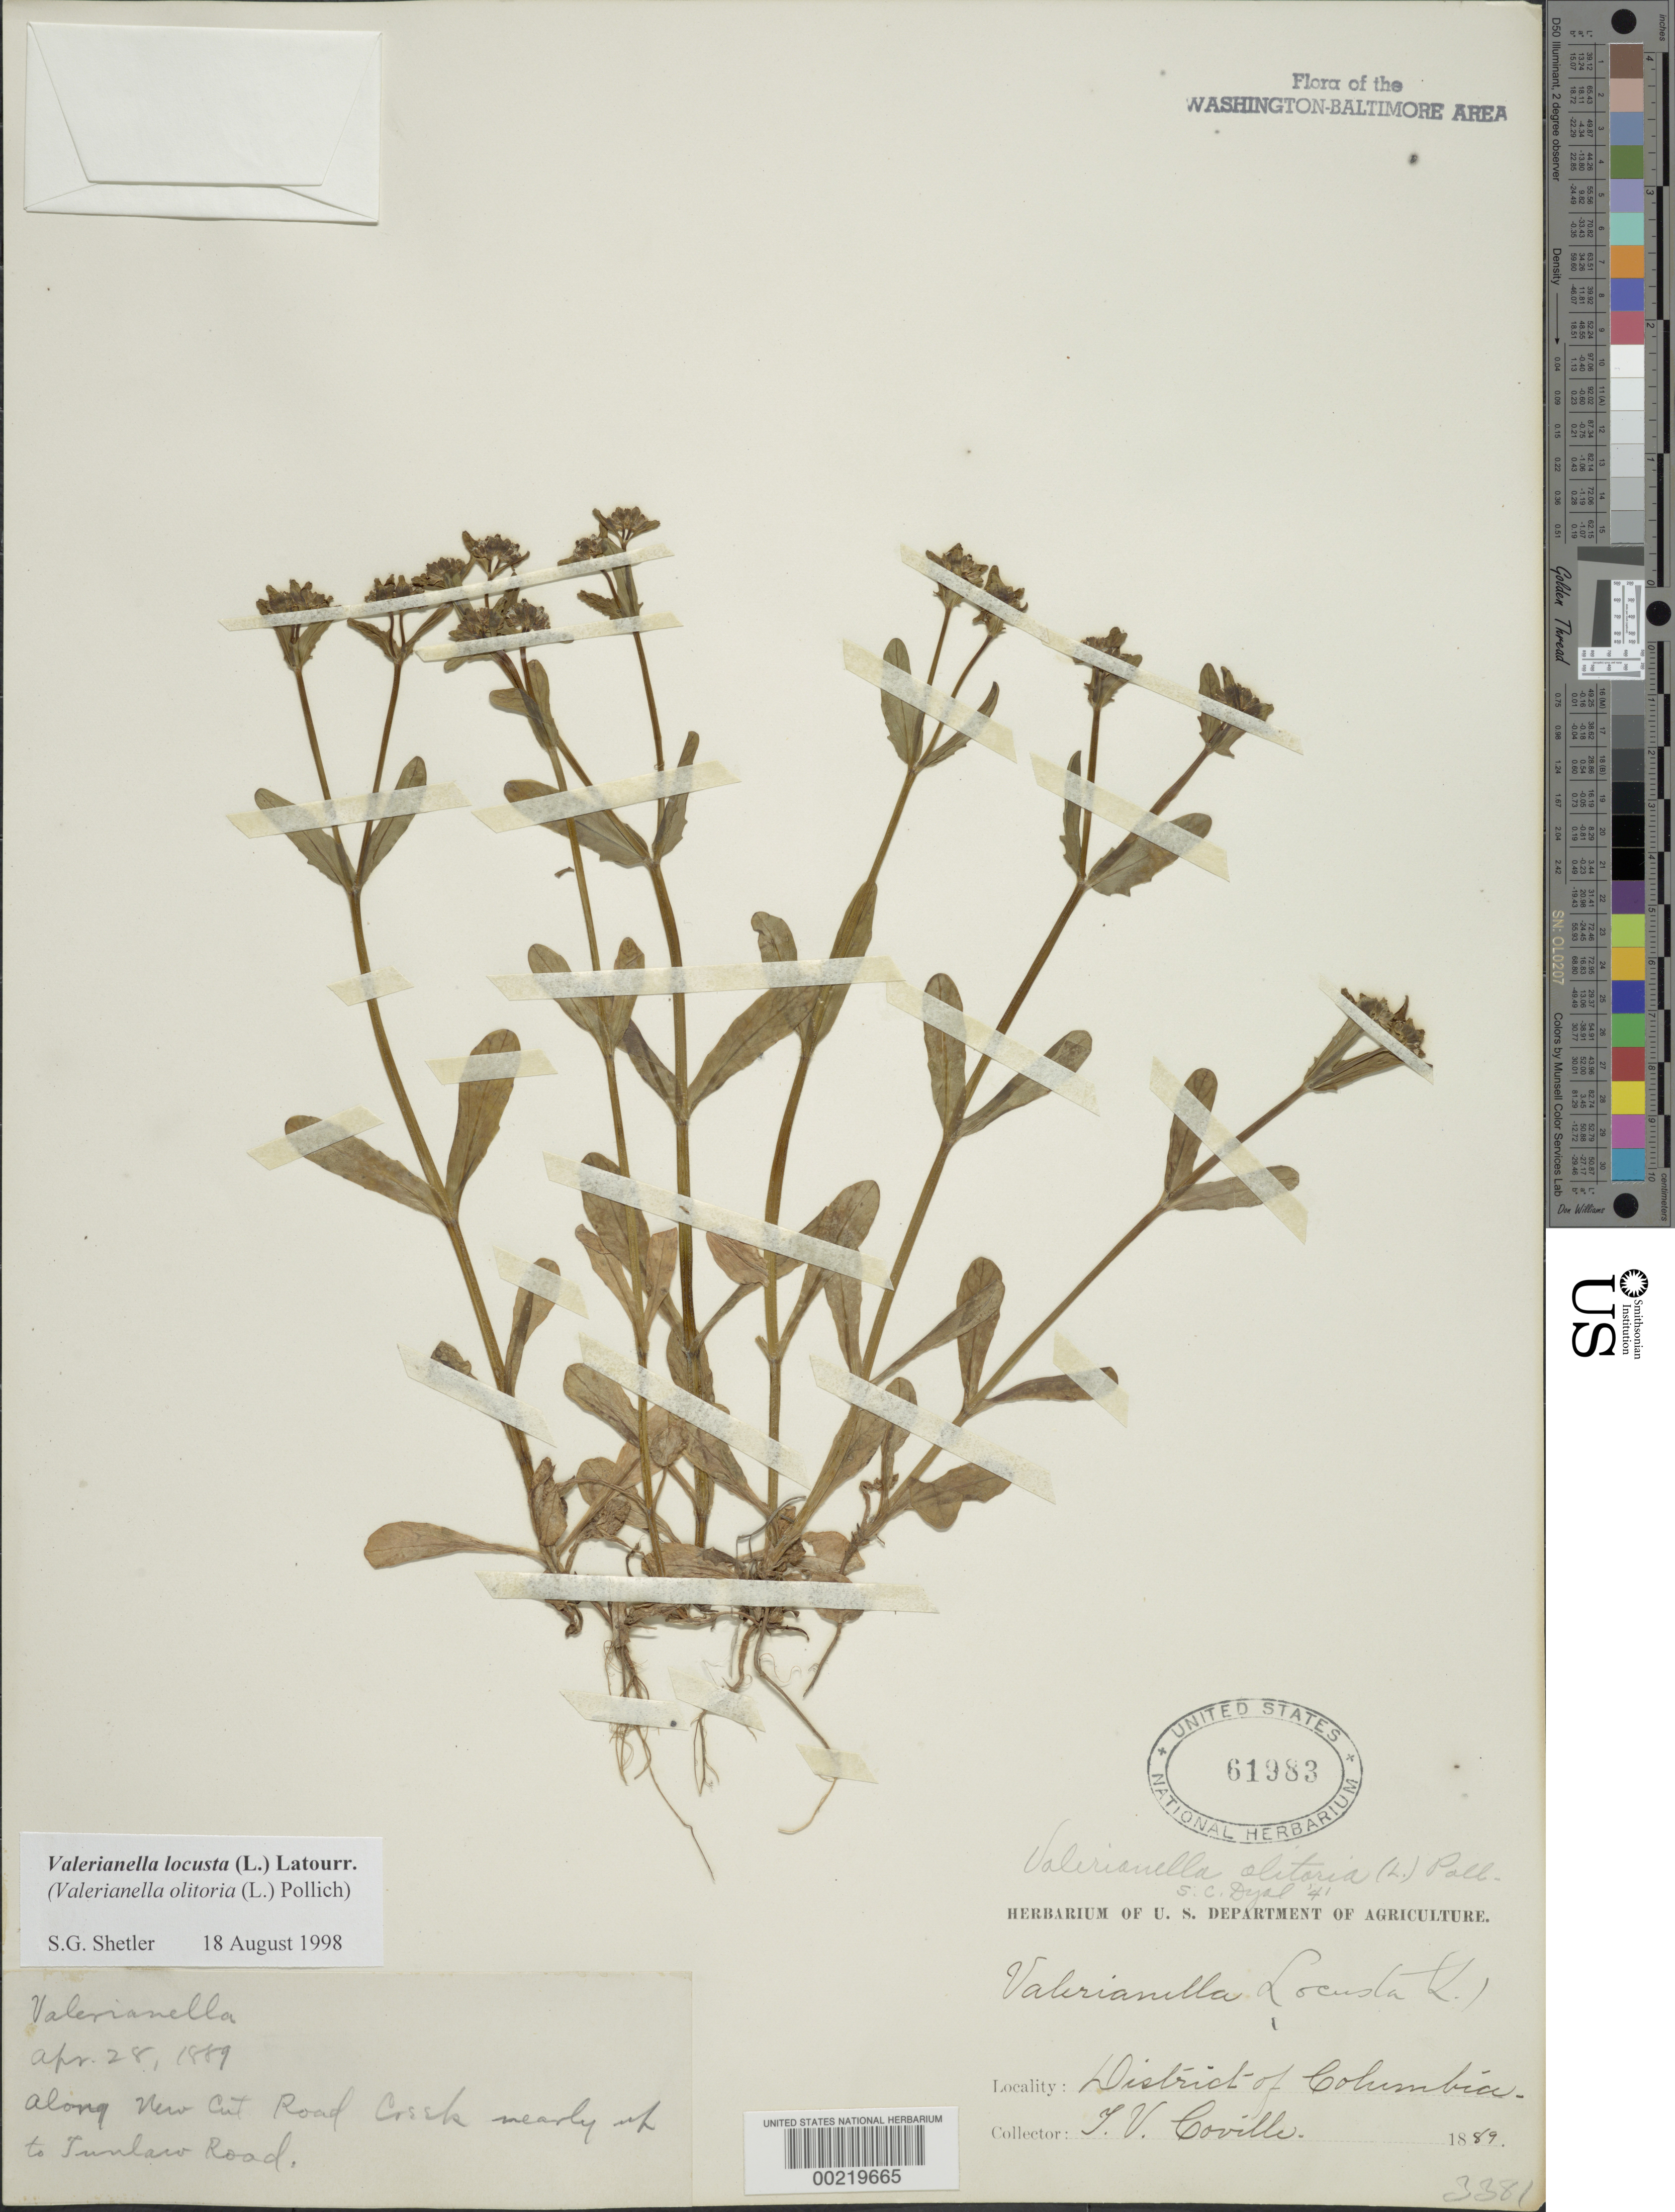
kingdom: Plantae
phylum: Tracheophyta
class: Magnoliopsida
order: Dipsacales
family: Caprifoliaceae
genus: Valerianella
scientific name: Valerianella locusta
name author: (L.) Latourr.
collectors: F. V. Coville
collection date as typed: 28 Apr 1889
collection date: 1889-04-28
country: United States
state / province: District of Columbia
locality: Along New Cut Rd. Creek nearly up to Tunlaw Rd. Glover Park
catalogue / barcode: US 61983